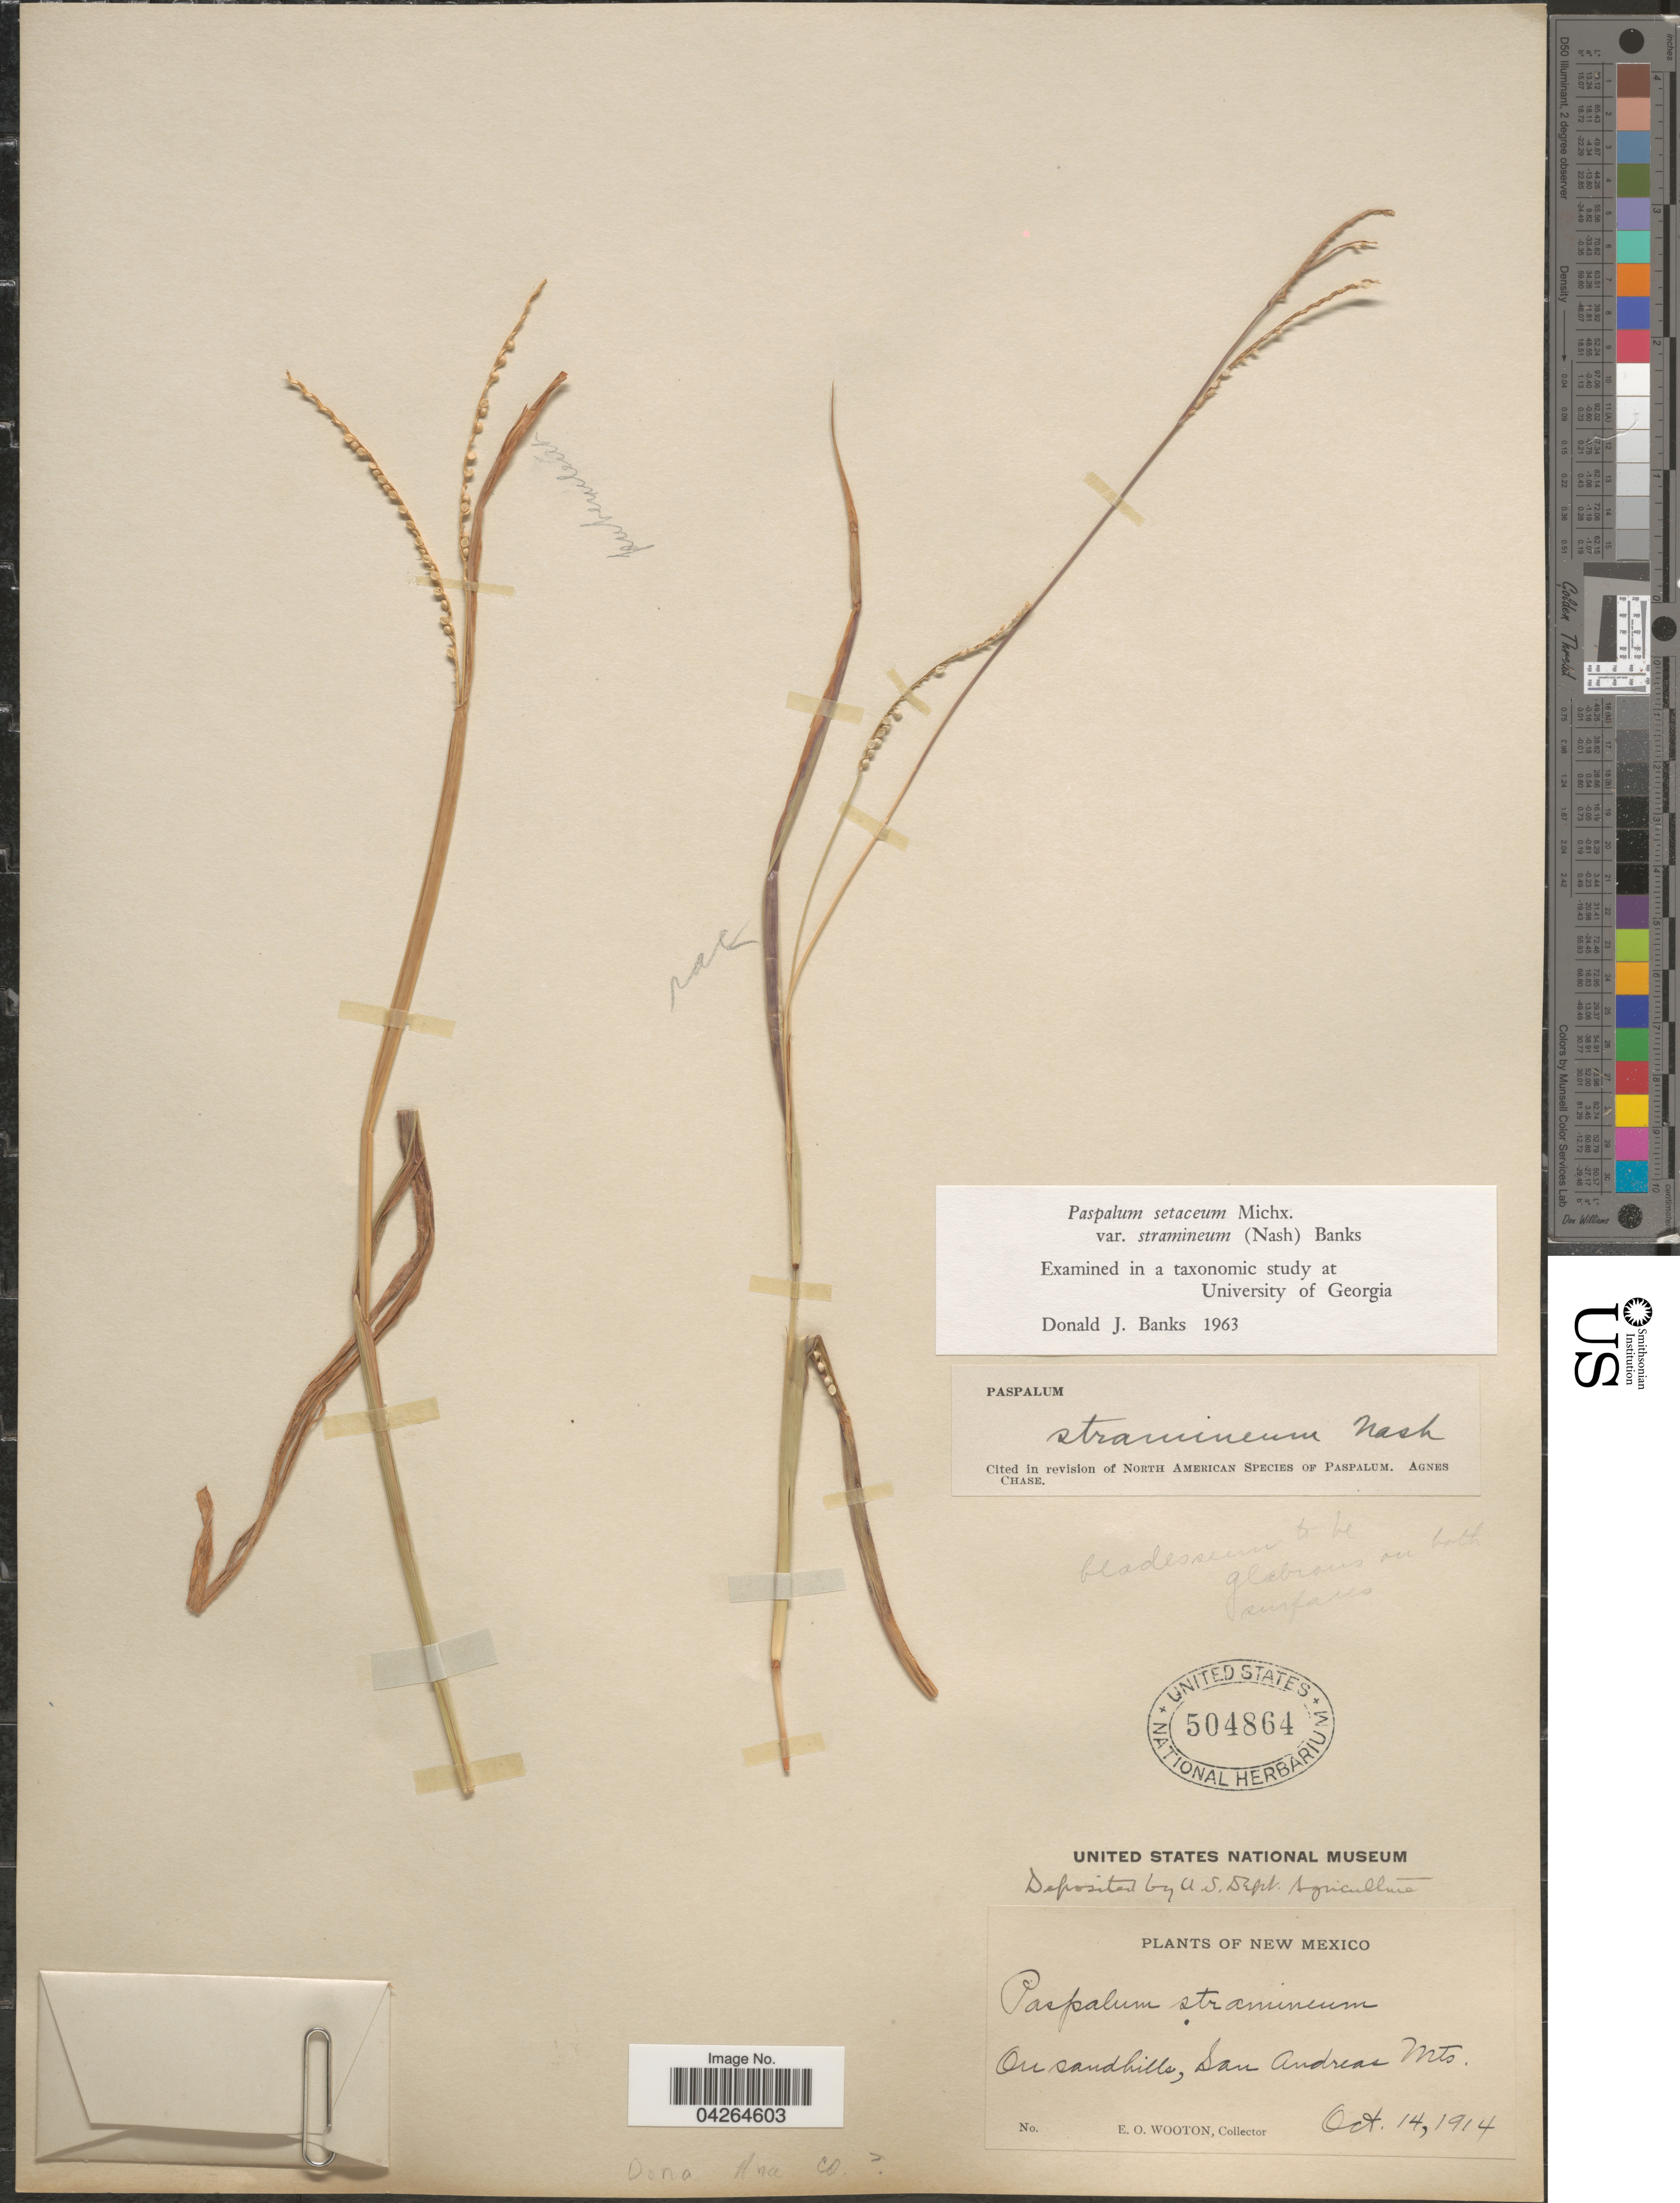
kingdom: Plantae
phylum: Tracheophyta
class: Liliopsida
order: Poales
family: Poaceae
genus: Paspalum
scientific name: Paspalum setaceum var. stramineum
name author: (Nash) D.J. Banks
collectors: E. O. Wooton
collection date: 1914-10-14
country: United States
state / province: New Mexico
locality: San Andreas Mts. Dona Ana Co. [unsure placement]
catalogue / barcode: US 504864